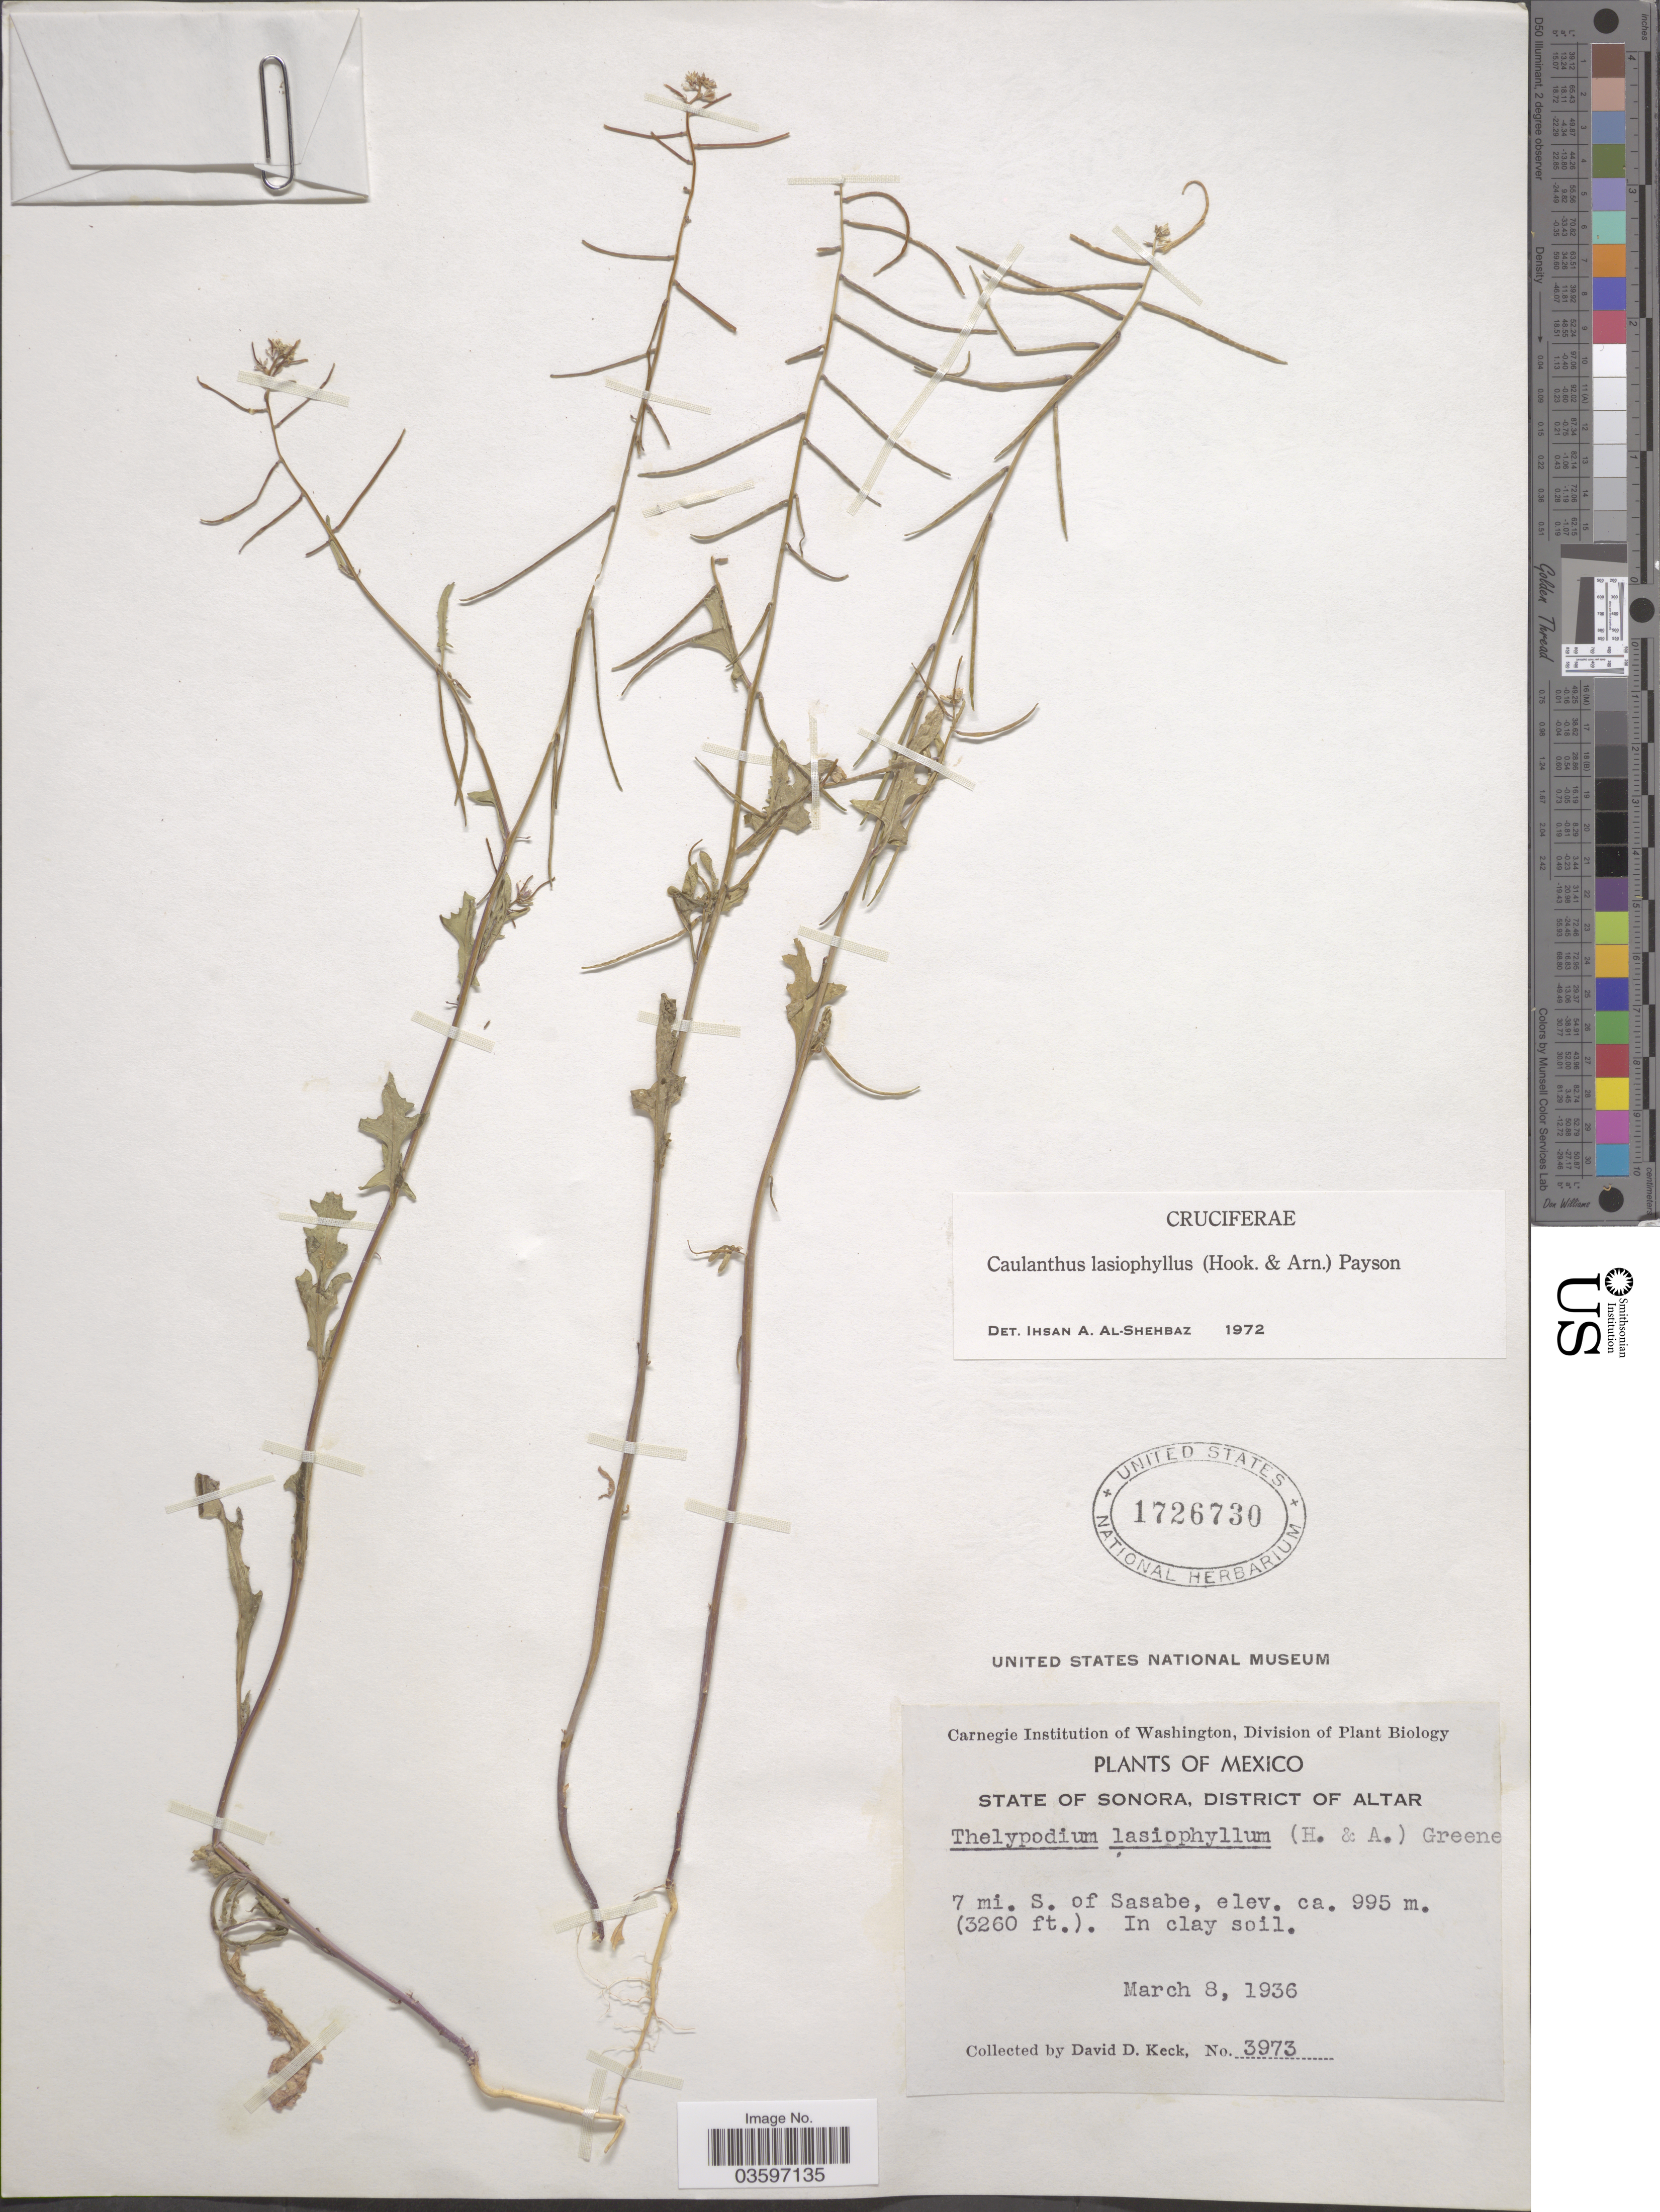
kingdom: Plantae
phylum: Tracheophyta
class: Magnoliopsida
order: Brassicales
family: Brassicaceae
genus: Caulanthus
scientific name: Caulanthus lasiophyllus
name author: (Hook. & Arn.) Payson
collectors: D. D. Keck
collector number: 3973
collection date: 1936-03-08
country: Mexico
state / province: Sonora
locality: State of Sonora, District of Altar. 7 mi. S. of Sasabe.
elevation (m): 995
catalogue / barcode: US 1726730